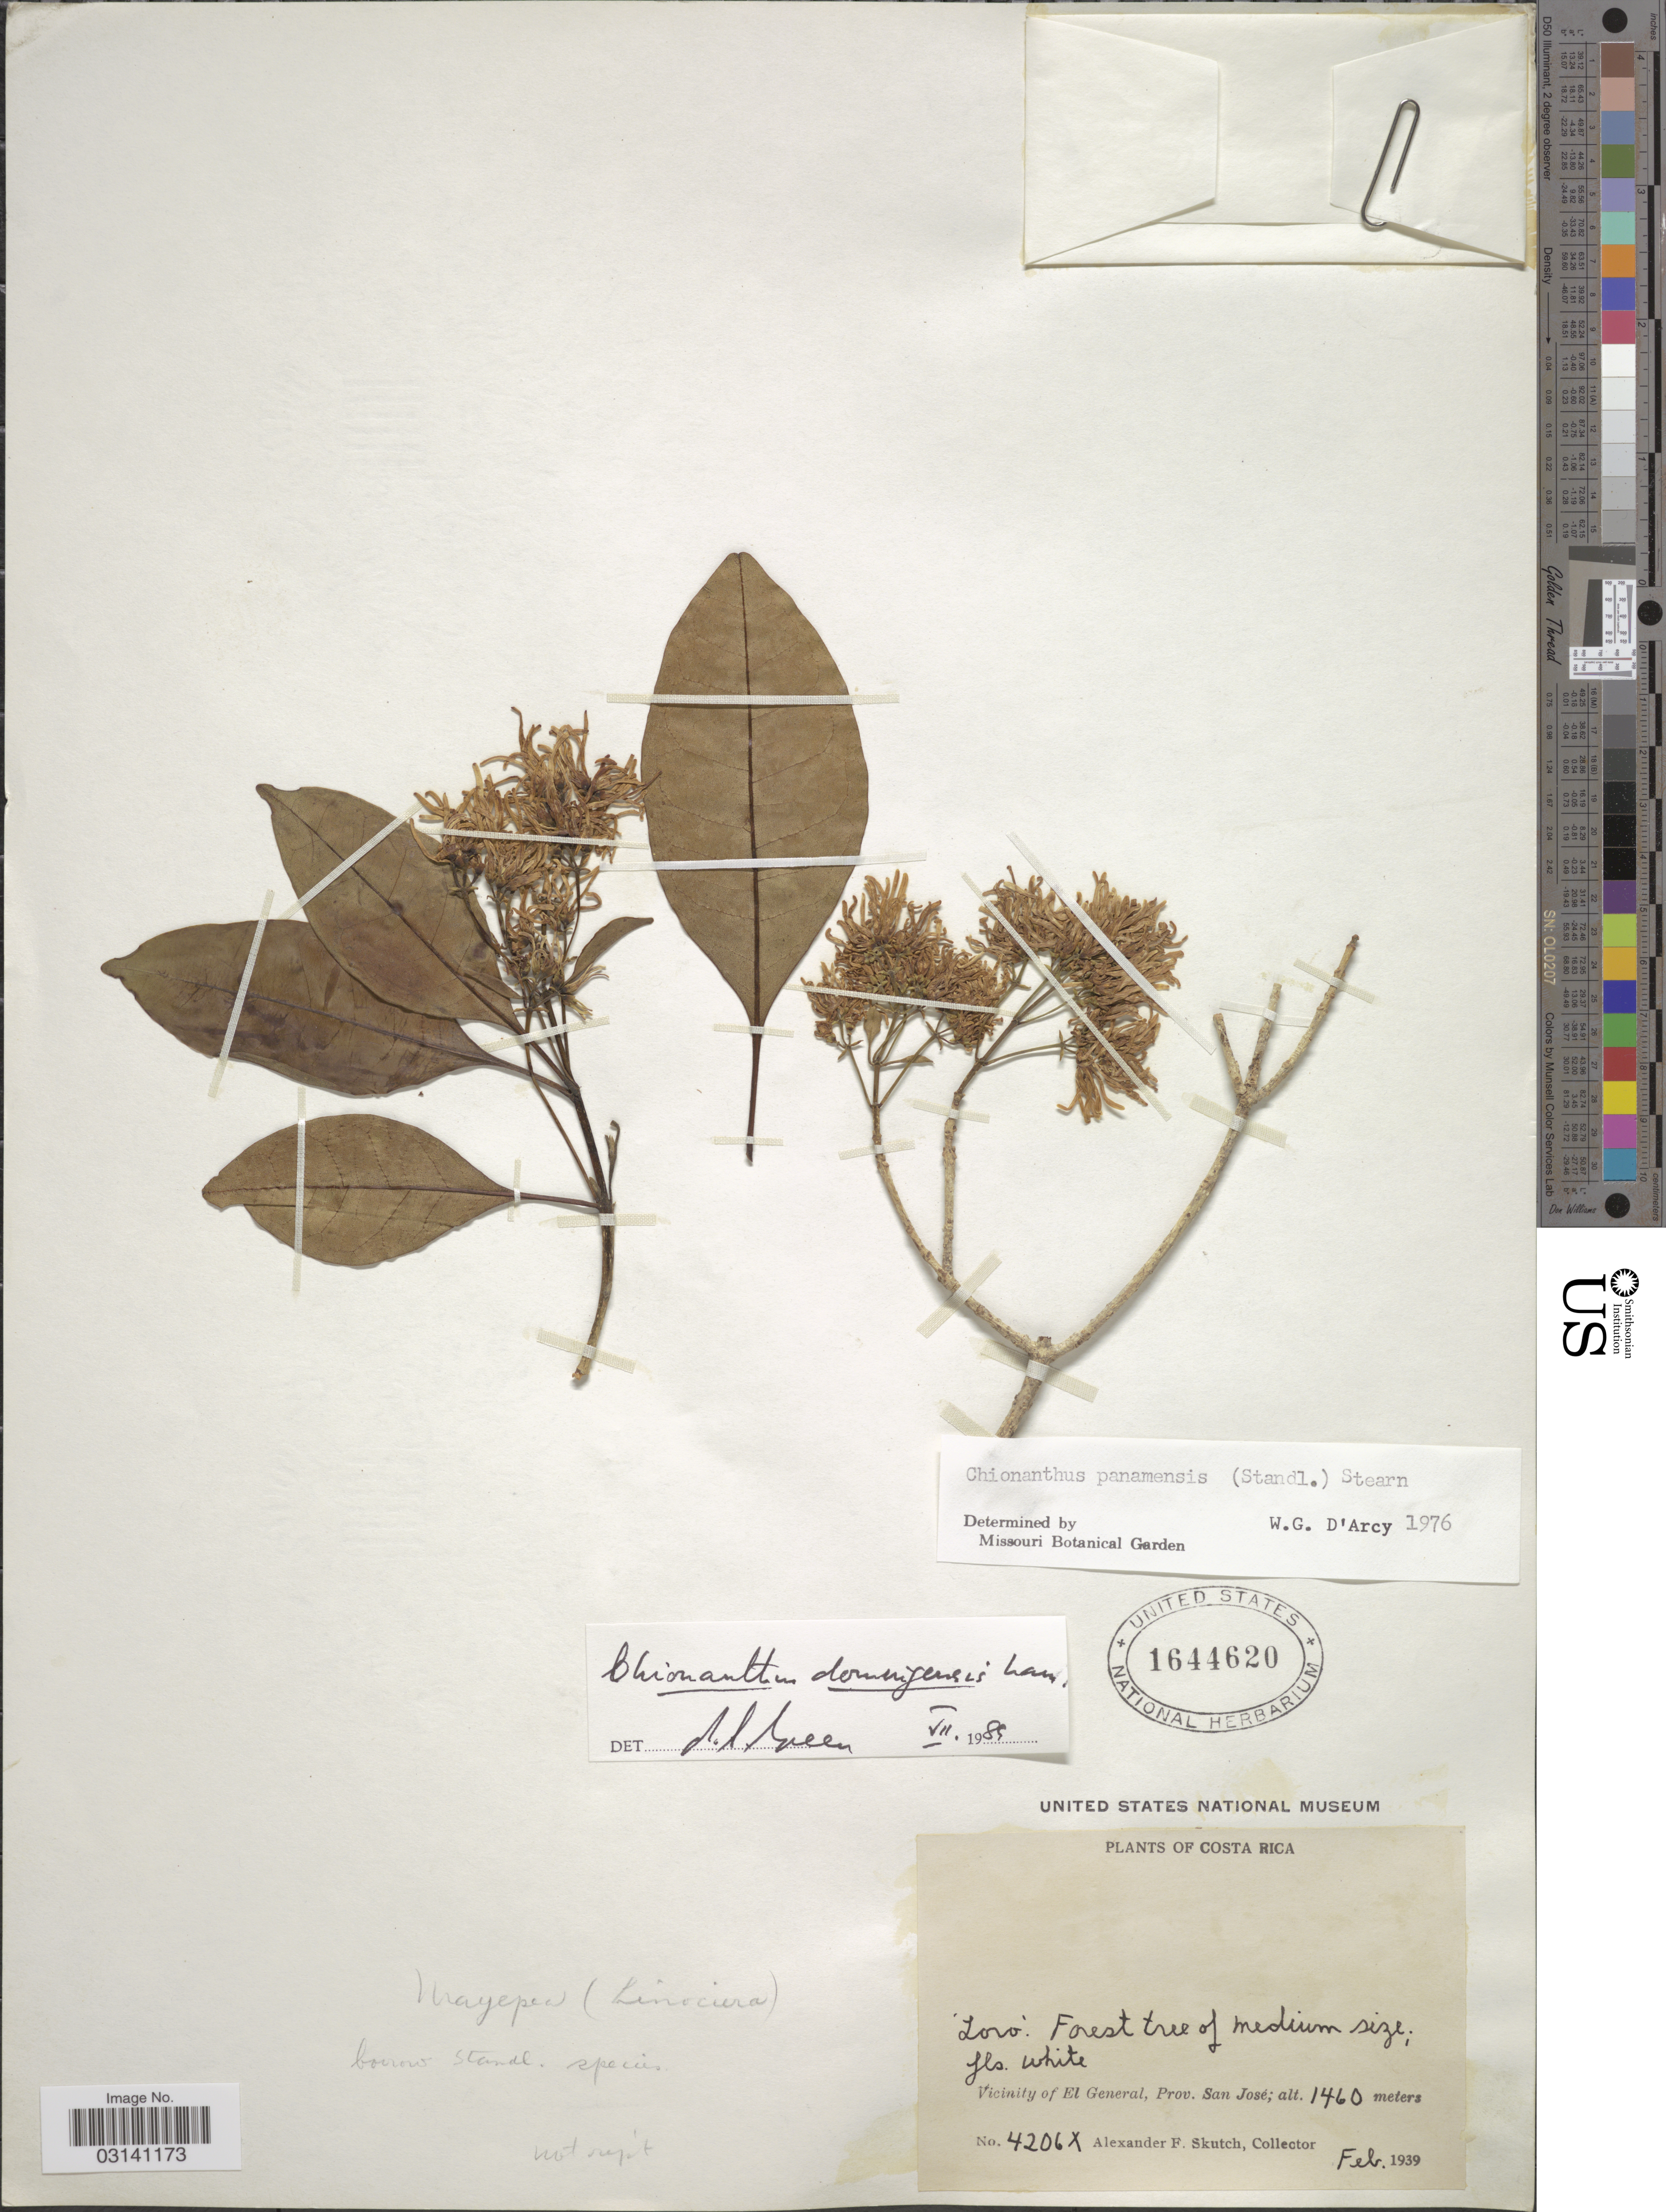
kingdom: Plantae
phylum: Tracheophyta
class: Magnoliopsida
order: Lamiales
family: Oleaceae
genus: Chionanthus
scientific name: Chionanthus domingensis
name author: Lam.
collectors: A. F. Skutch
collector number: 4206X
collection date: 1939-02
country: Costa Rica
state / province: San José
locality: Vicinity of El General.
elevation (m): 1460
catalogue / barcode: US 1644620